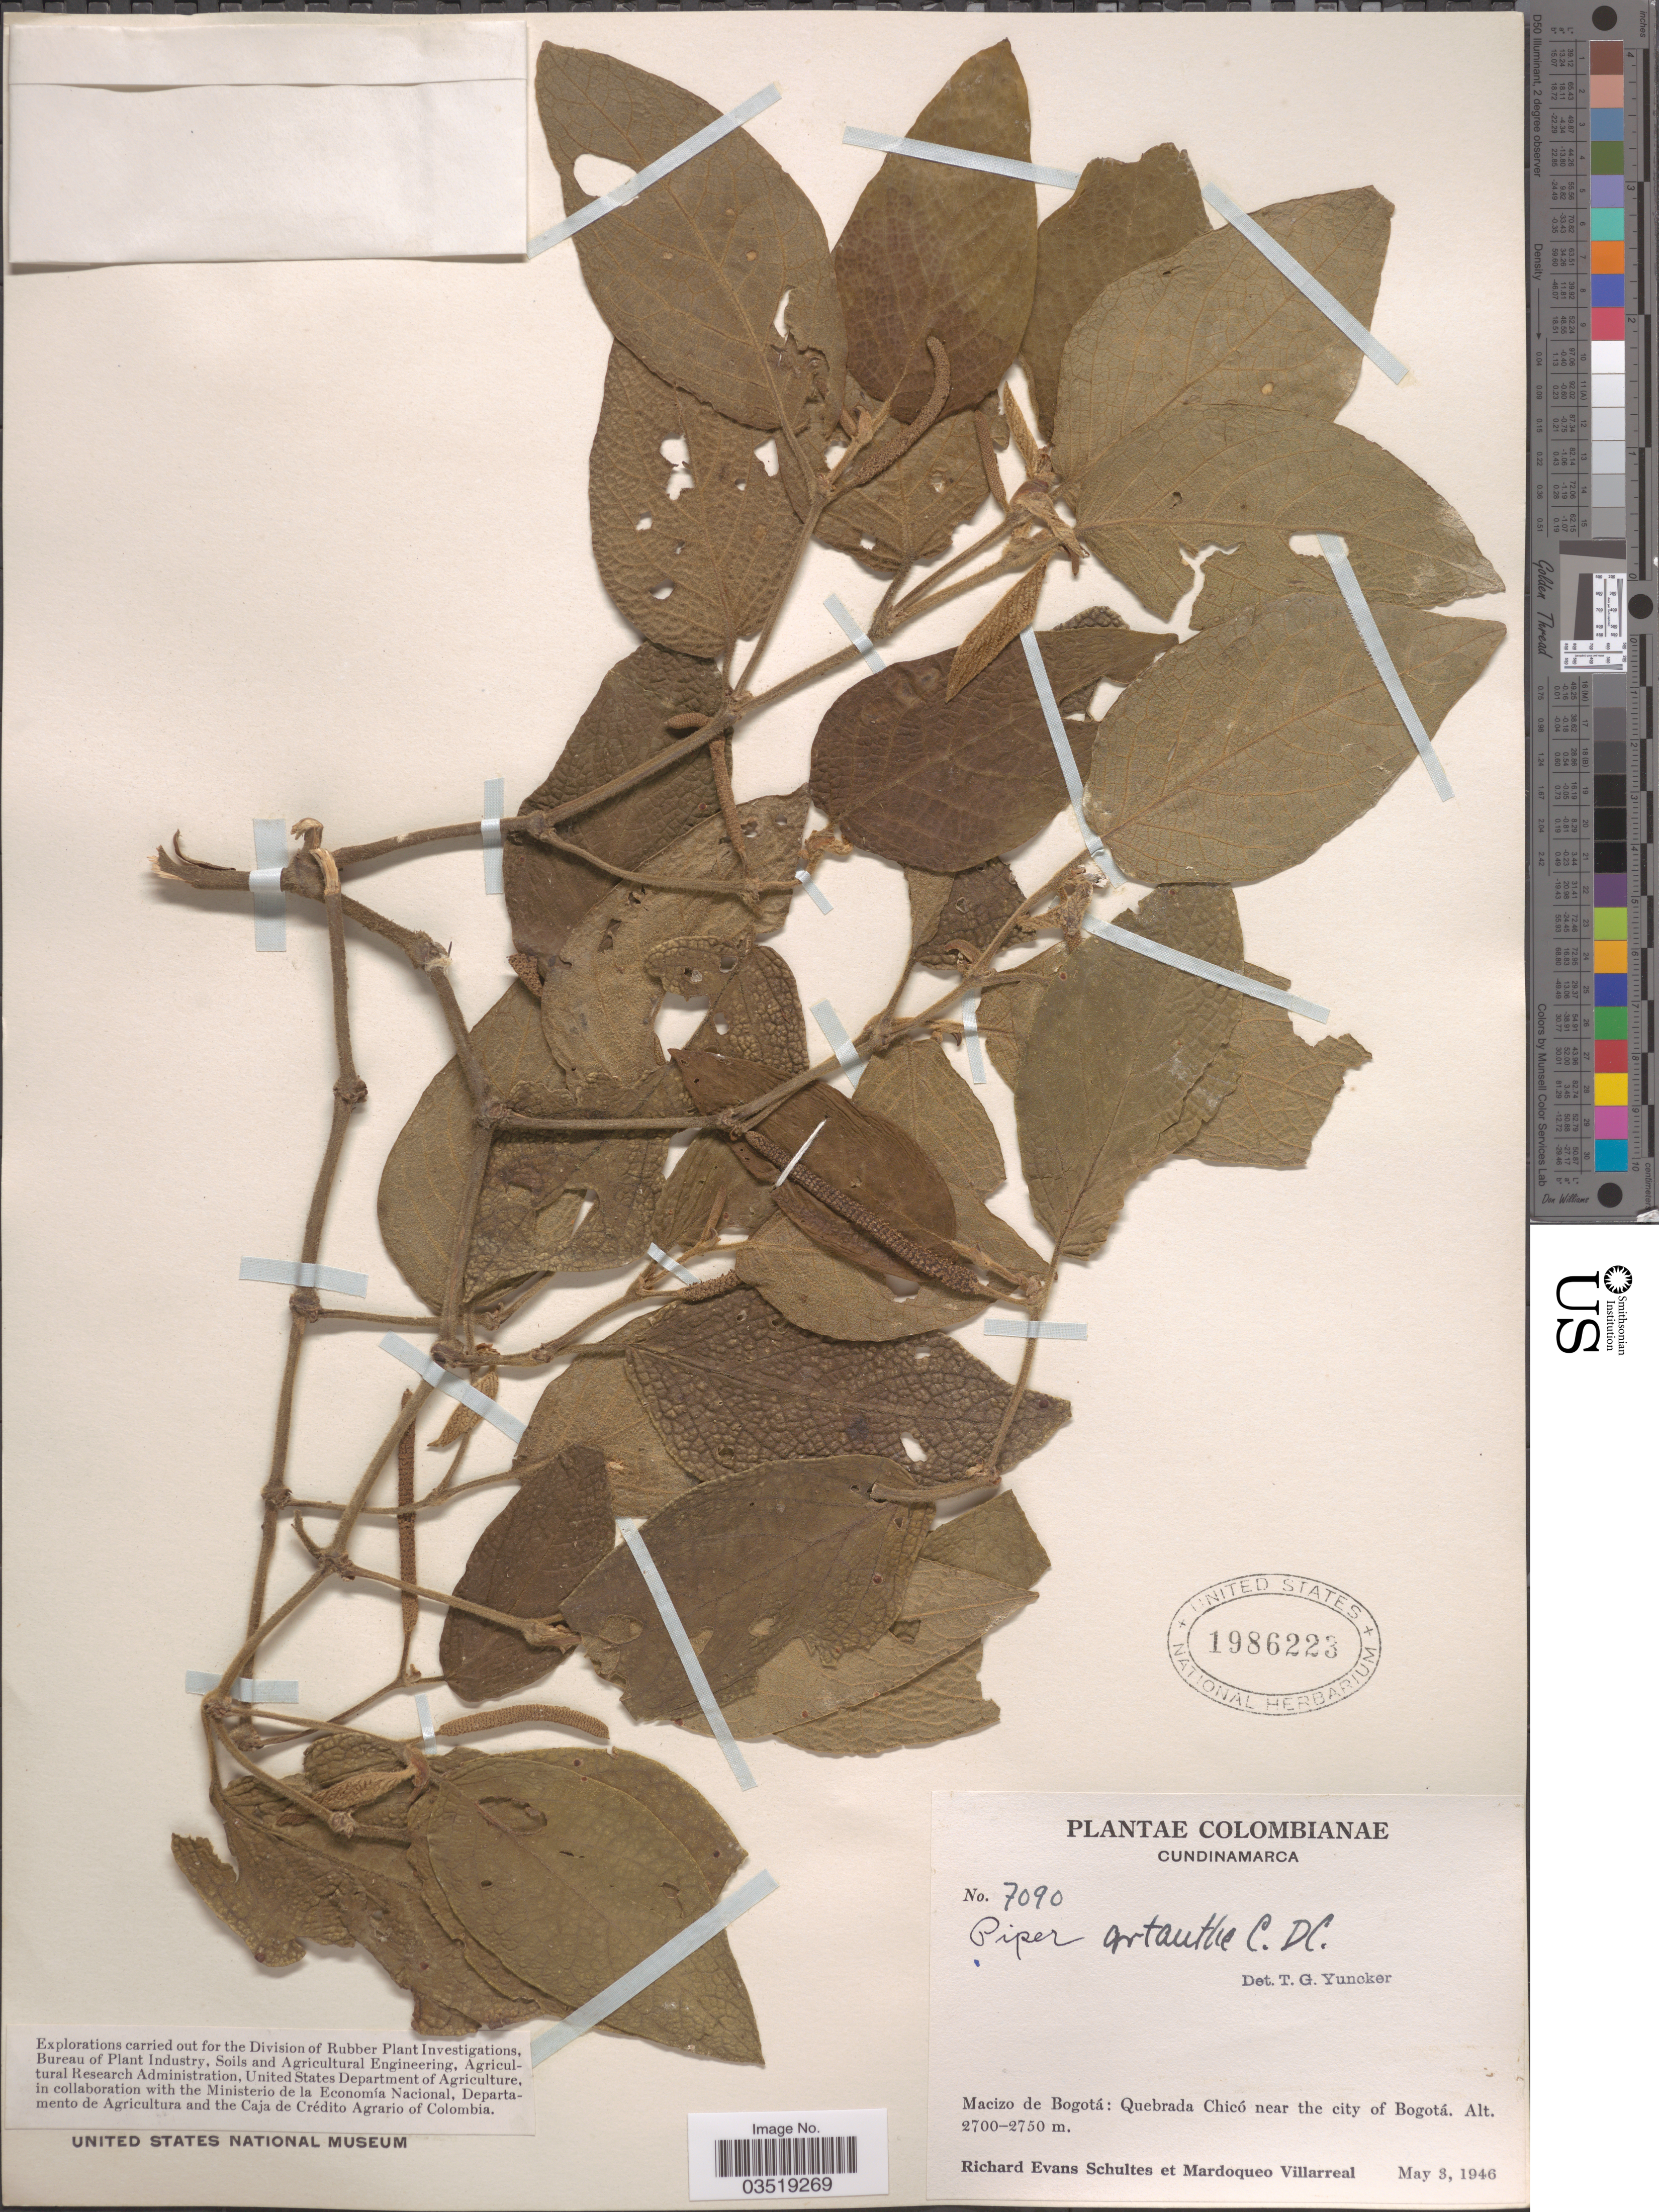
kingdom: Plantae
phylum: Tracheophyta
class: Magnoliopsida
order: Piperales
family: Piperaceae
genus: Piper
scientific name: Piper artanthe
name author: C. DC.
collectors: R. E. Schultes & M. Villareal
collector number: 7090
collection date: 1946-05-03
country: Colombia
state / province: Cundinamarca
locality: Macizo de Bogotá: Quebrada Chicó near the city of Bogotá.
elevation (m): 2700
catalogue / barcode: US 1986223